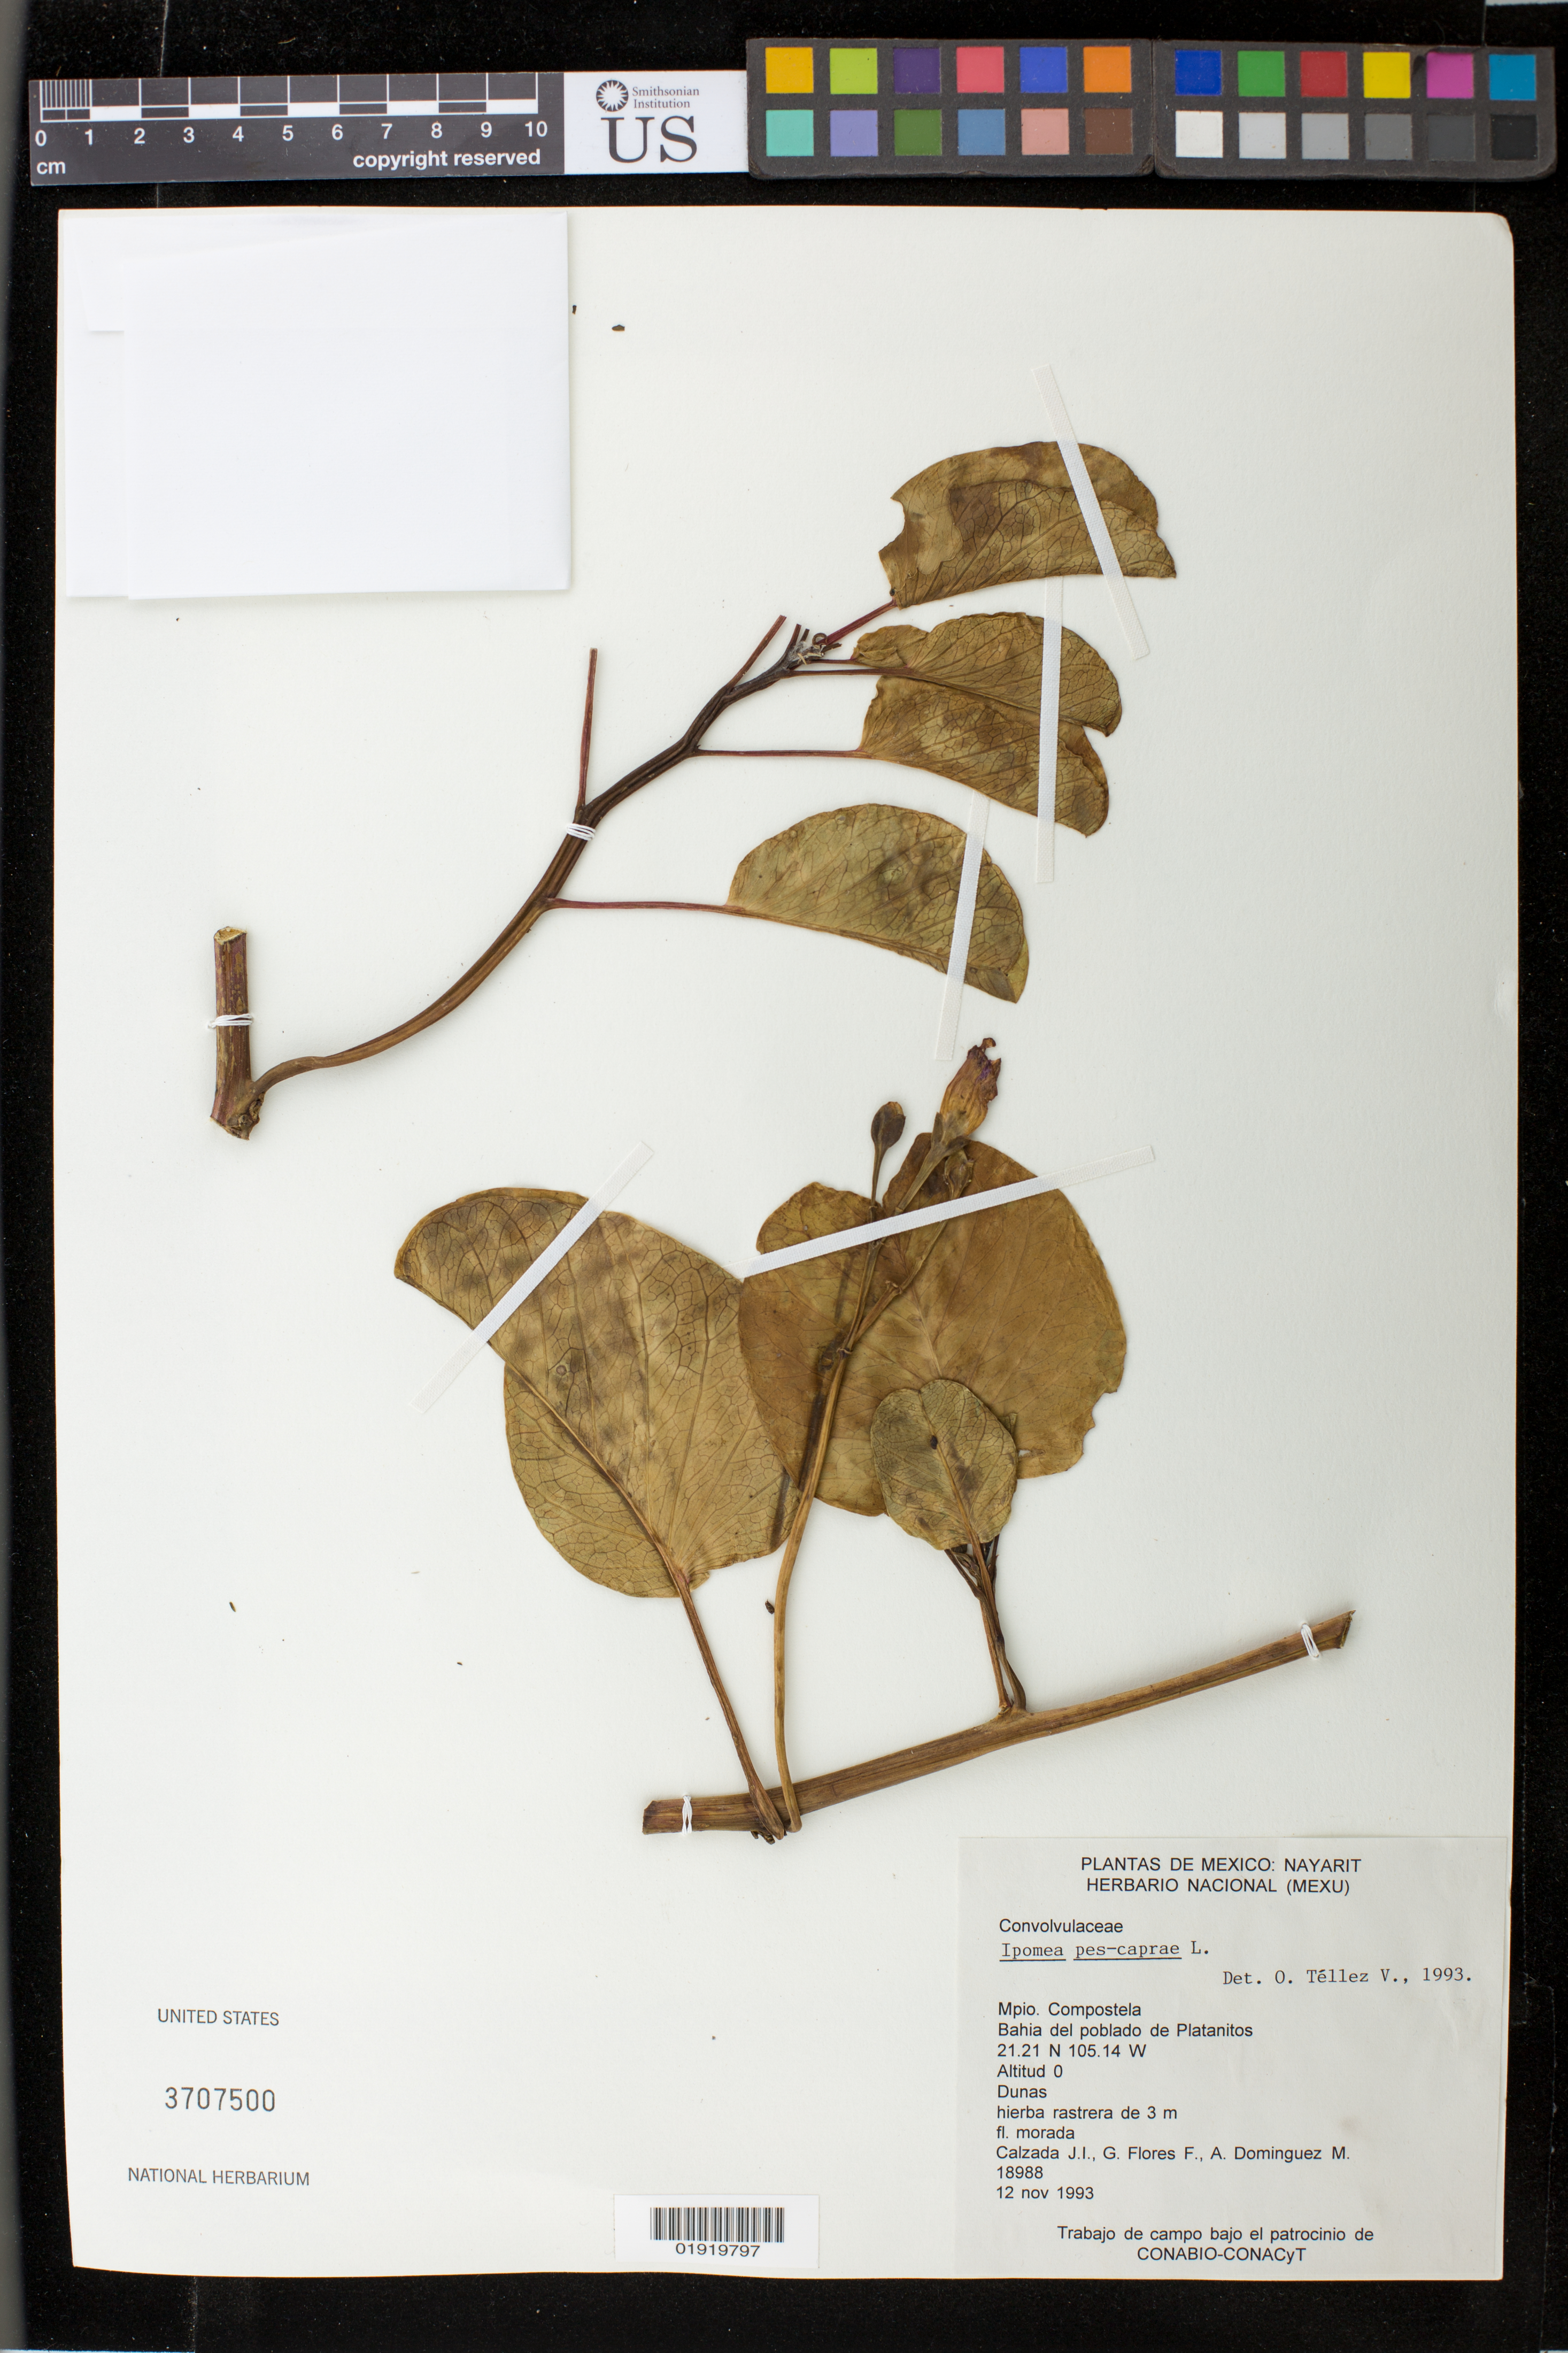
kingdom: Plantae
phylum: Tracheophyta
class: Magnoliopsida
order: Solanales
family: Convolvulaceae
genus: Ipomoea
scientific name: Ipomoea pes-caprae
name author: (L.) R. Br.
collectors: J. I. Calzada, G. Flores & A. Dominguez M.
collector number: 18988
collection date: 1993-11-12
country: Mexico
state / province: Nayarit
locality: Mpio. Compostela. Bahia del poblado de Platanitos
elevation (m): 0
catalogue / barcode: US 3707500